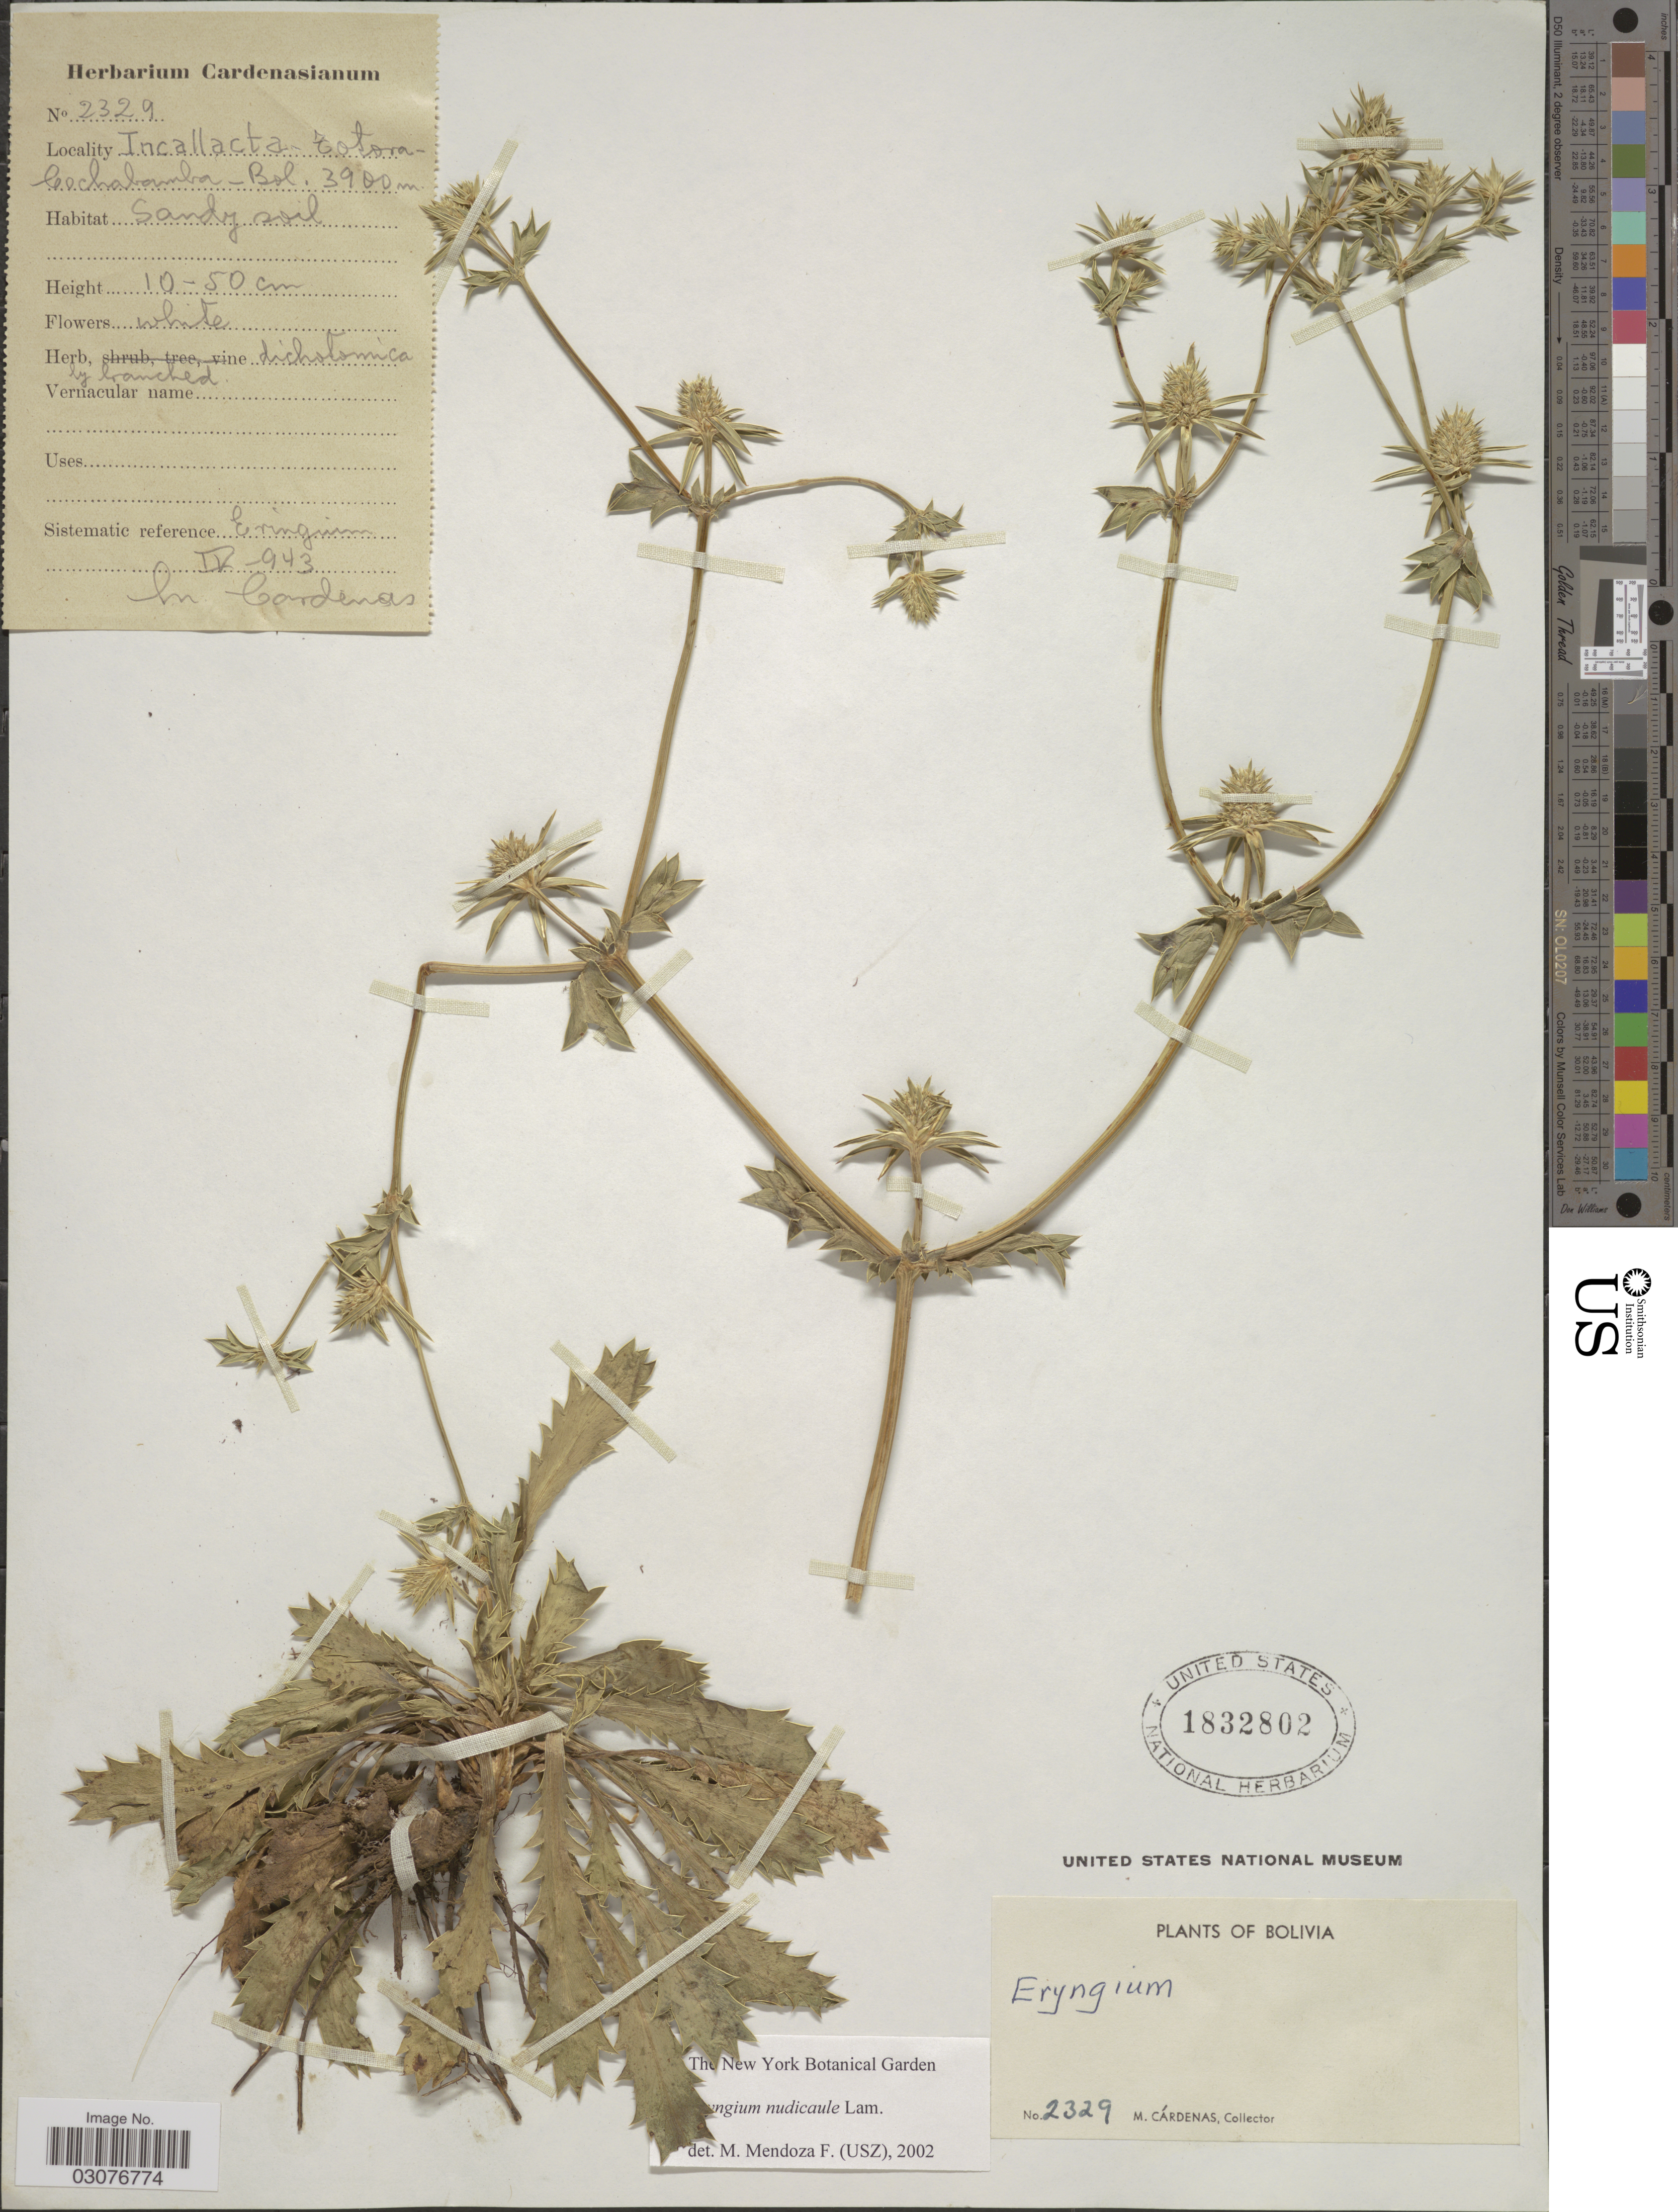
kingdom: Plantae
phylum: Tracheophyta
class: Magnoliopsida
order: Apiales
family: Apiaceae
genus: Eryngium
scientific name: Eryngium nudicaule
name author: Lam.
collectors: M. Cárdenas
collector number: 2329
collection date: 1943-04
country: Bolivia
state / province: Cochabamba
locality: Incallacta-Totsora.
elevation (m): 3900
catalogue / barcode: US 1832802